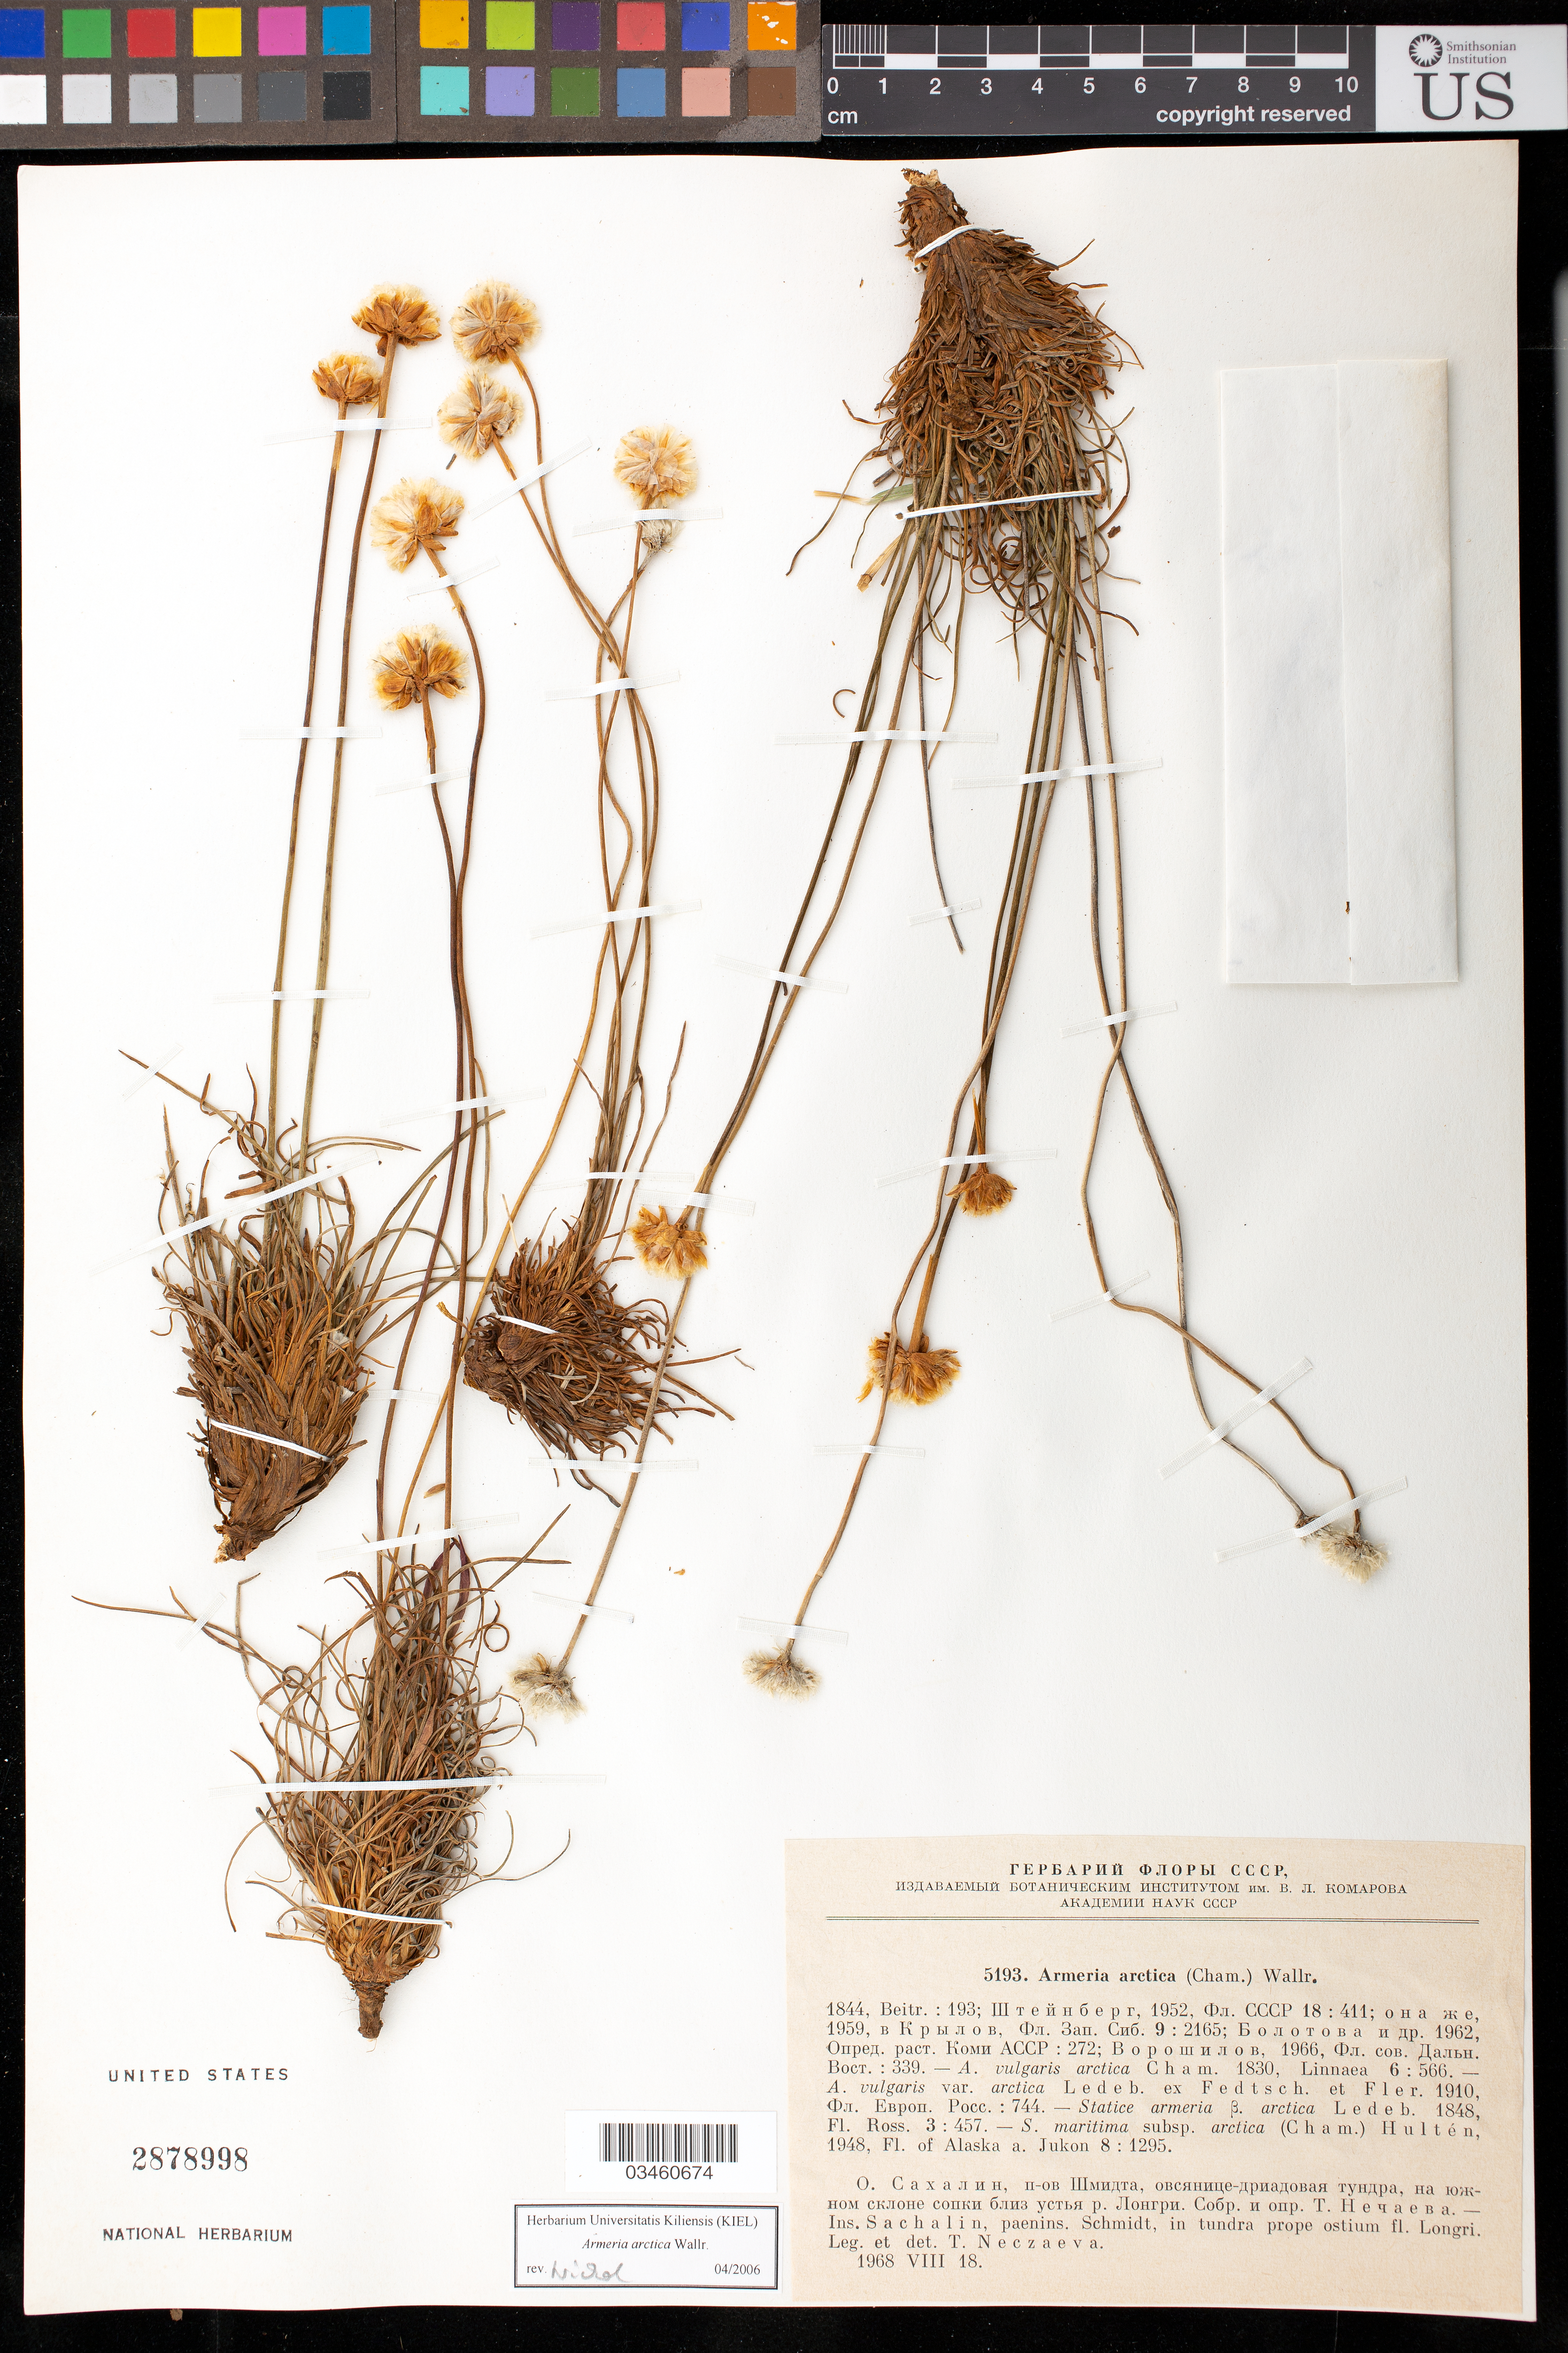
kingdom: Plantae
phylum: Tracheophyta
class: Magnoliopsida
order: Caryophyllales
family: Plumbaginaceae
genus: Armeria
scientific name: Armeria maritima subsp. sibirica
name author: (Turcz. ex Boiss.) Nyman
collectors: T. Neczaeva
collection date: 1968-08-18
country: Russian Federation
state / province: Sakhalin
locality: Ins. Sachalin, paenins. Schmidt, in tundra driadetum prope ostium fl. Longri.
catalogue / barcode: US 2878998